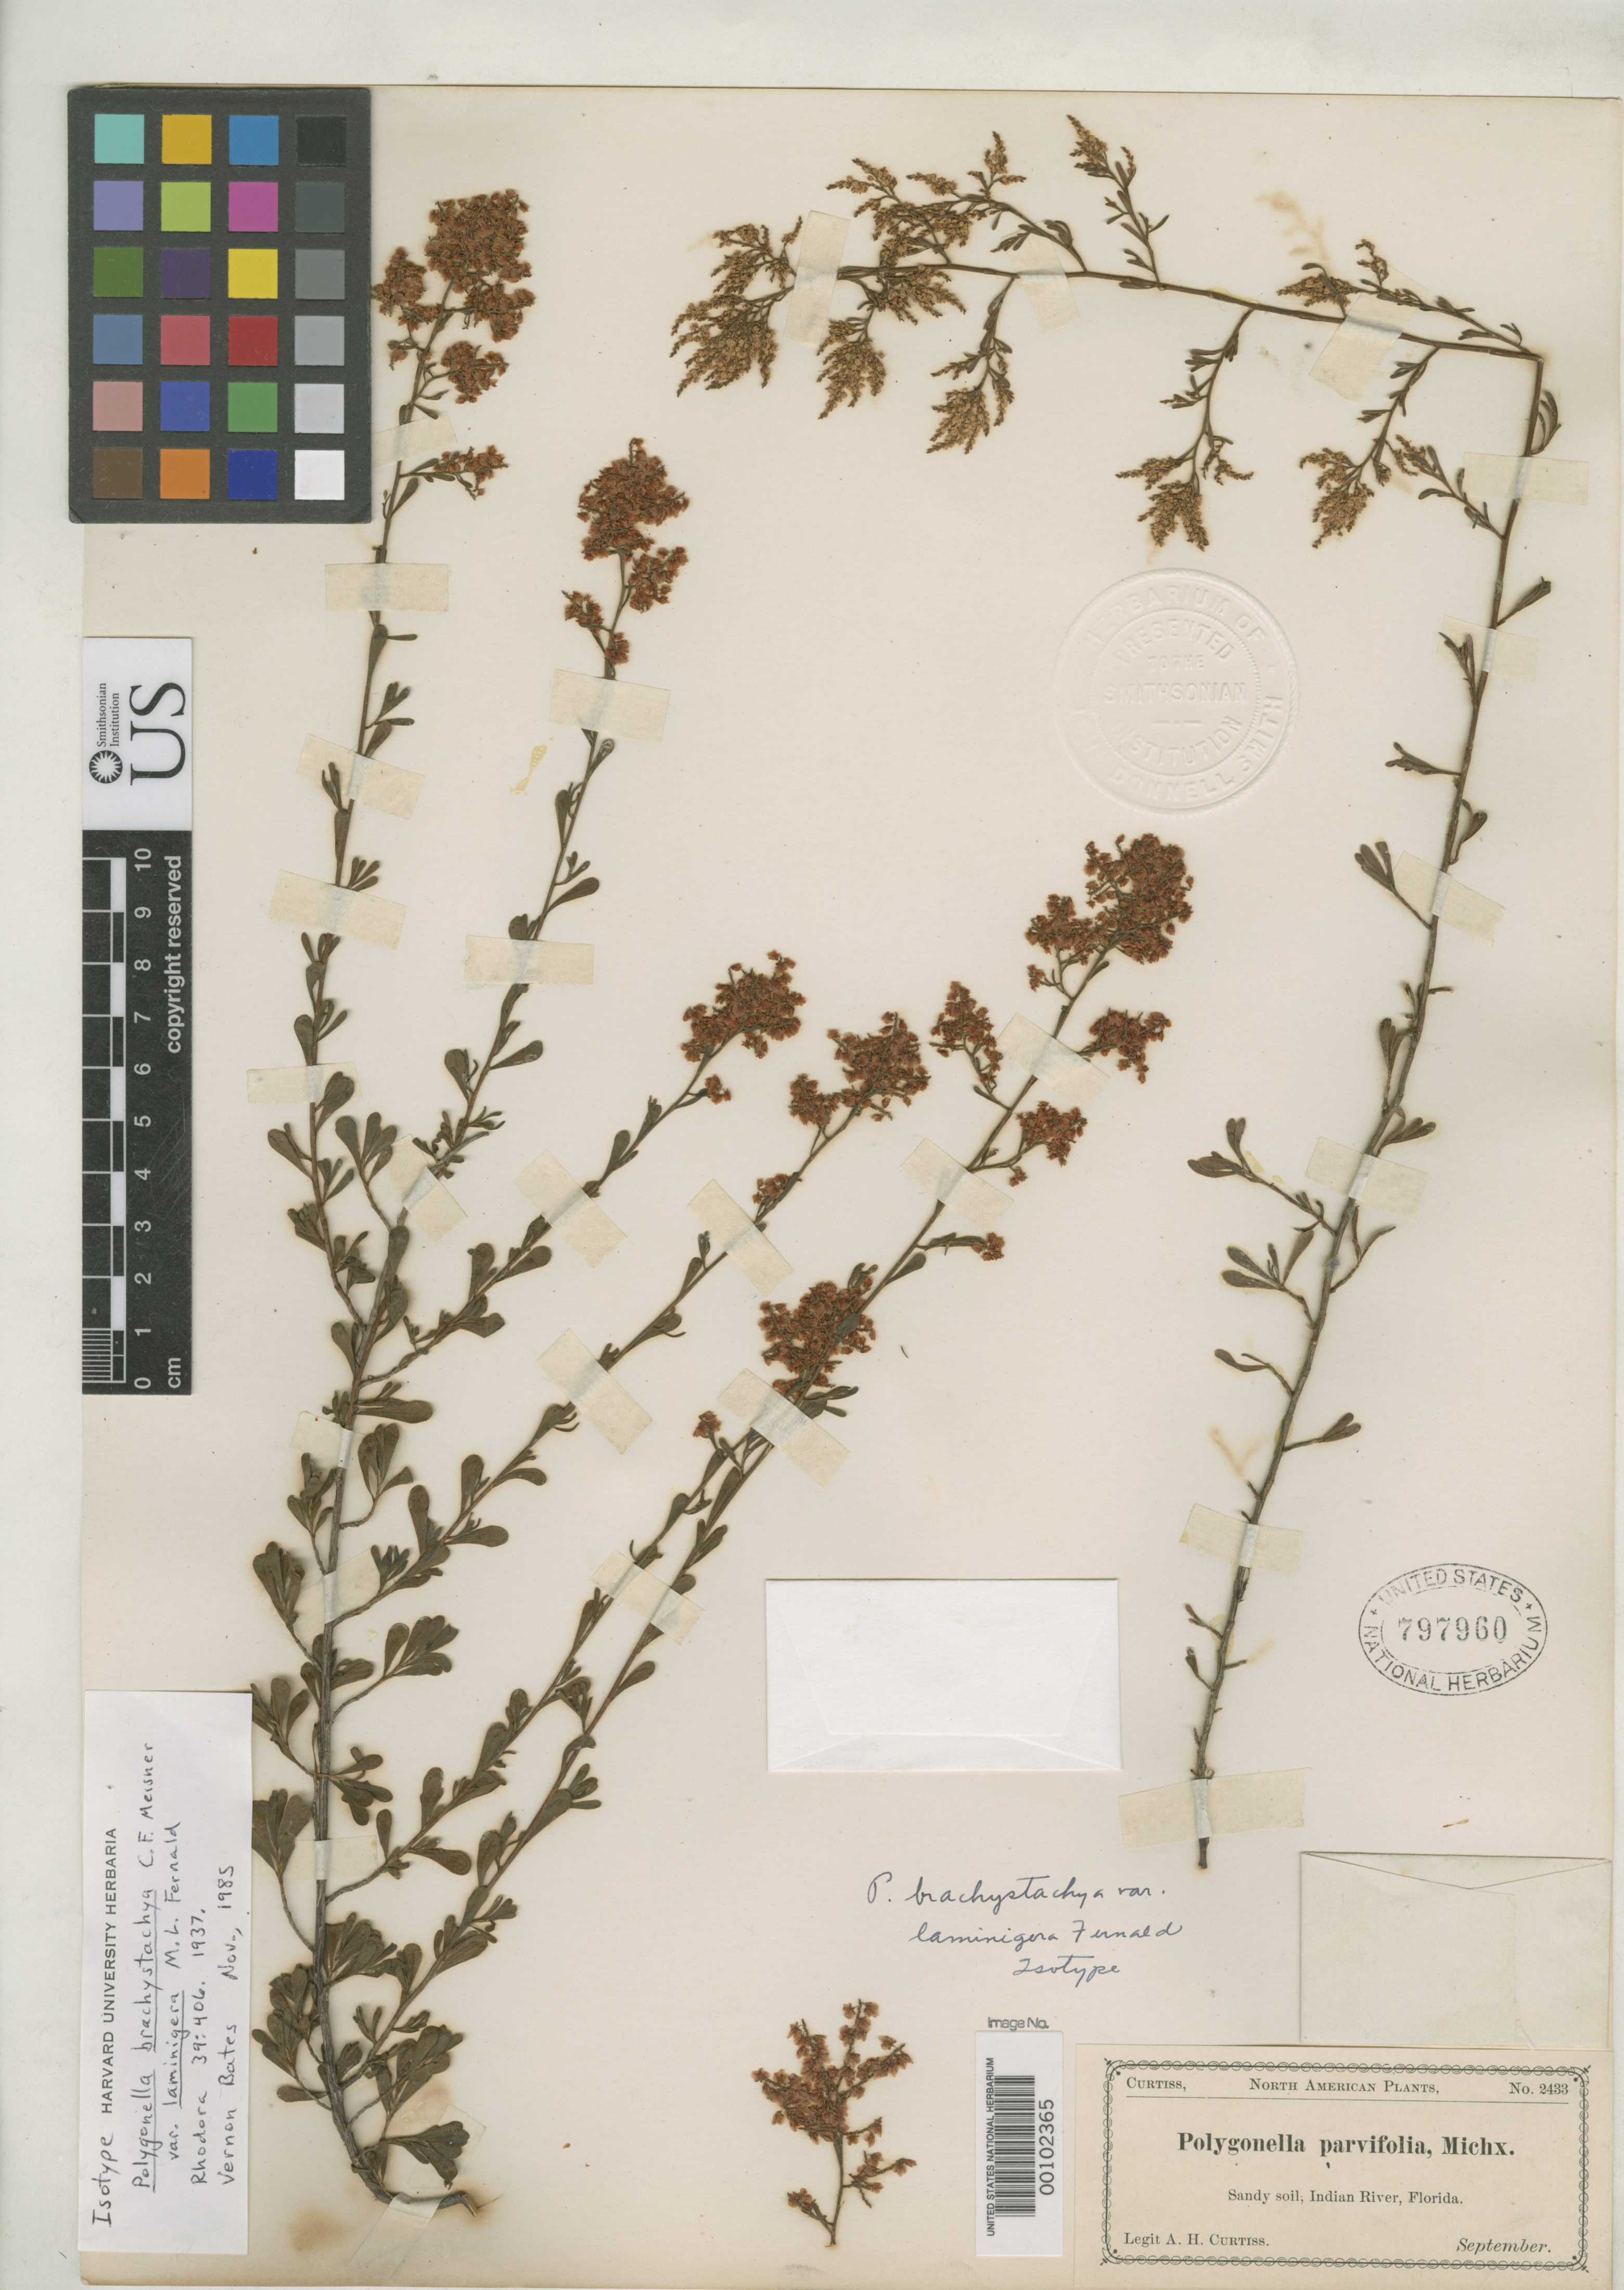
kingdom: Plantae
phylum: Tracheophyta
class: Magnoliopsida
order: Caryophyllales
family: Polygonaceae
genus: Polygonella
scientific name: Polygonella brachystachya var. laminigera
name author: Fernald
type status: Isotype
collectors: A. H. Curtiss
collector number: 2433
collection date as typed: Sep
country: United States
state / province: Florida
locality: Indian River.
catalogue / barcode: US 797960